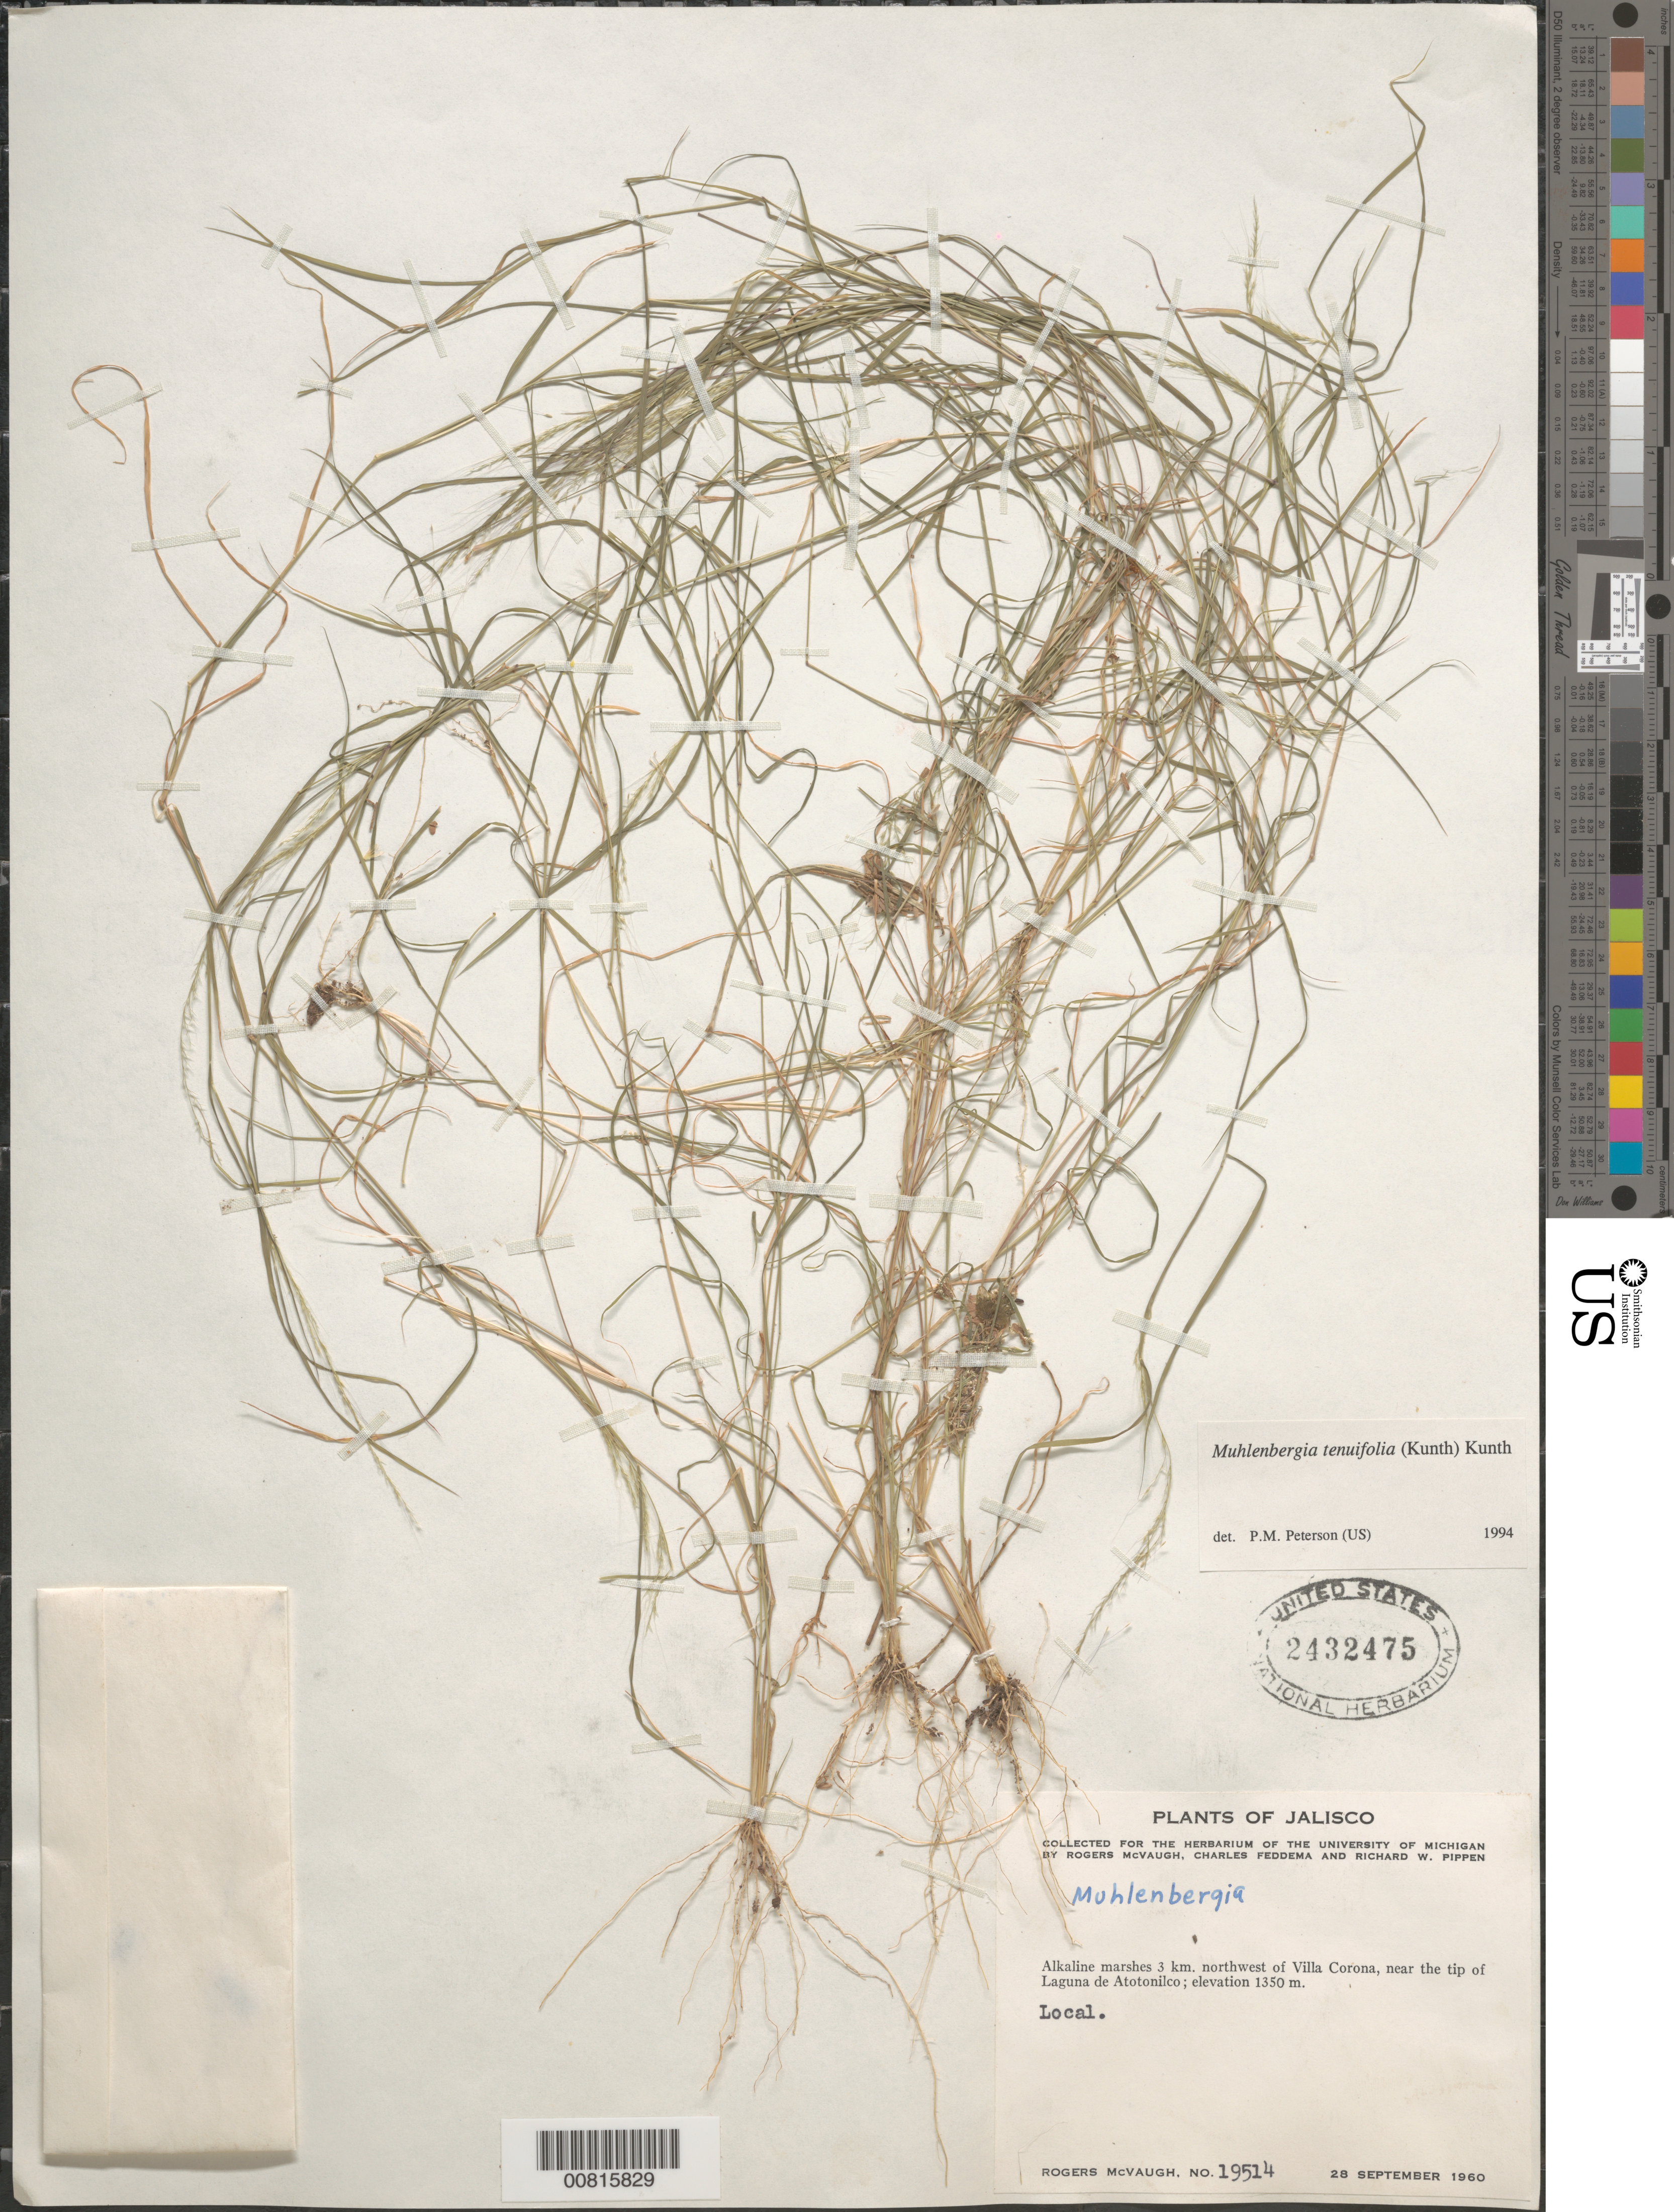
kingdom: Plantae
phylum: Tracheophyta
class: Liliopsida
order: Poales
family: Poaceae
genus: Muhlenbergia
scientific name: Muhlenbergia tenuifolia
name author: (Kunth) Kunth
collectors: R. McVaugh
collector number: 19514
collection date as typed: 28 Sep 1960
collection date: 1960-09-28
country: Mexico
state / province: Jalisco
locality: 3 km NW of Villa Corona, near the tip of Laguna Atotonilco, Jal.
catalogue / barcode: US 2432475